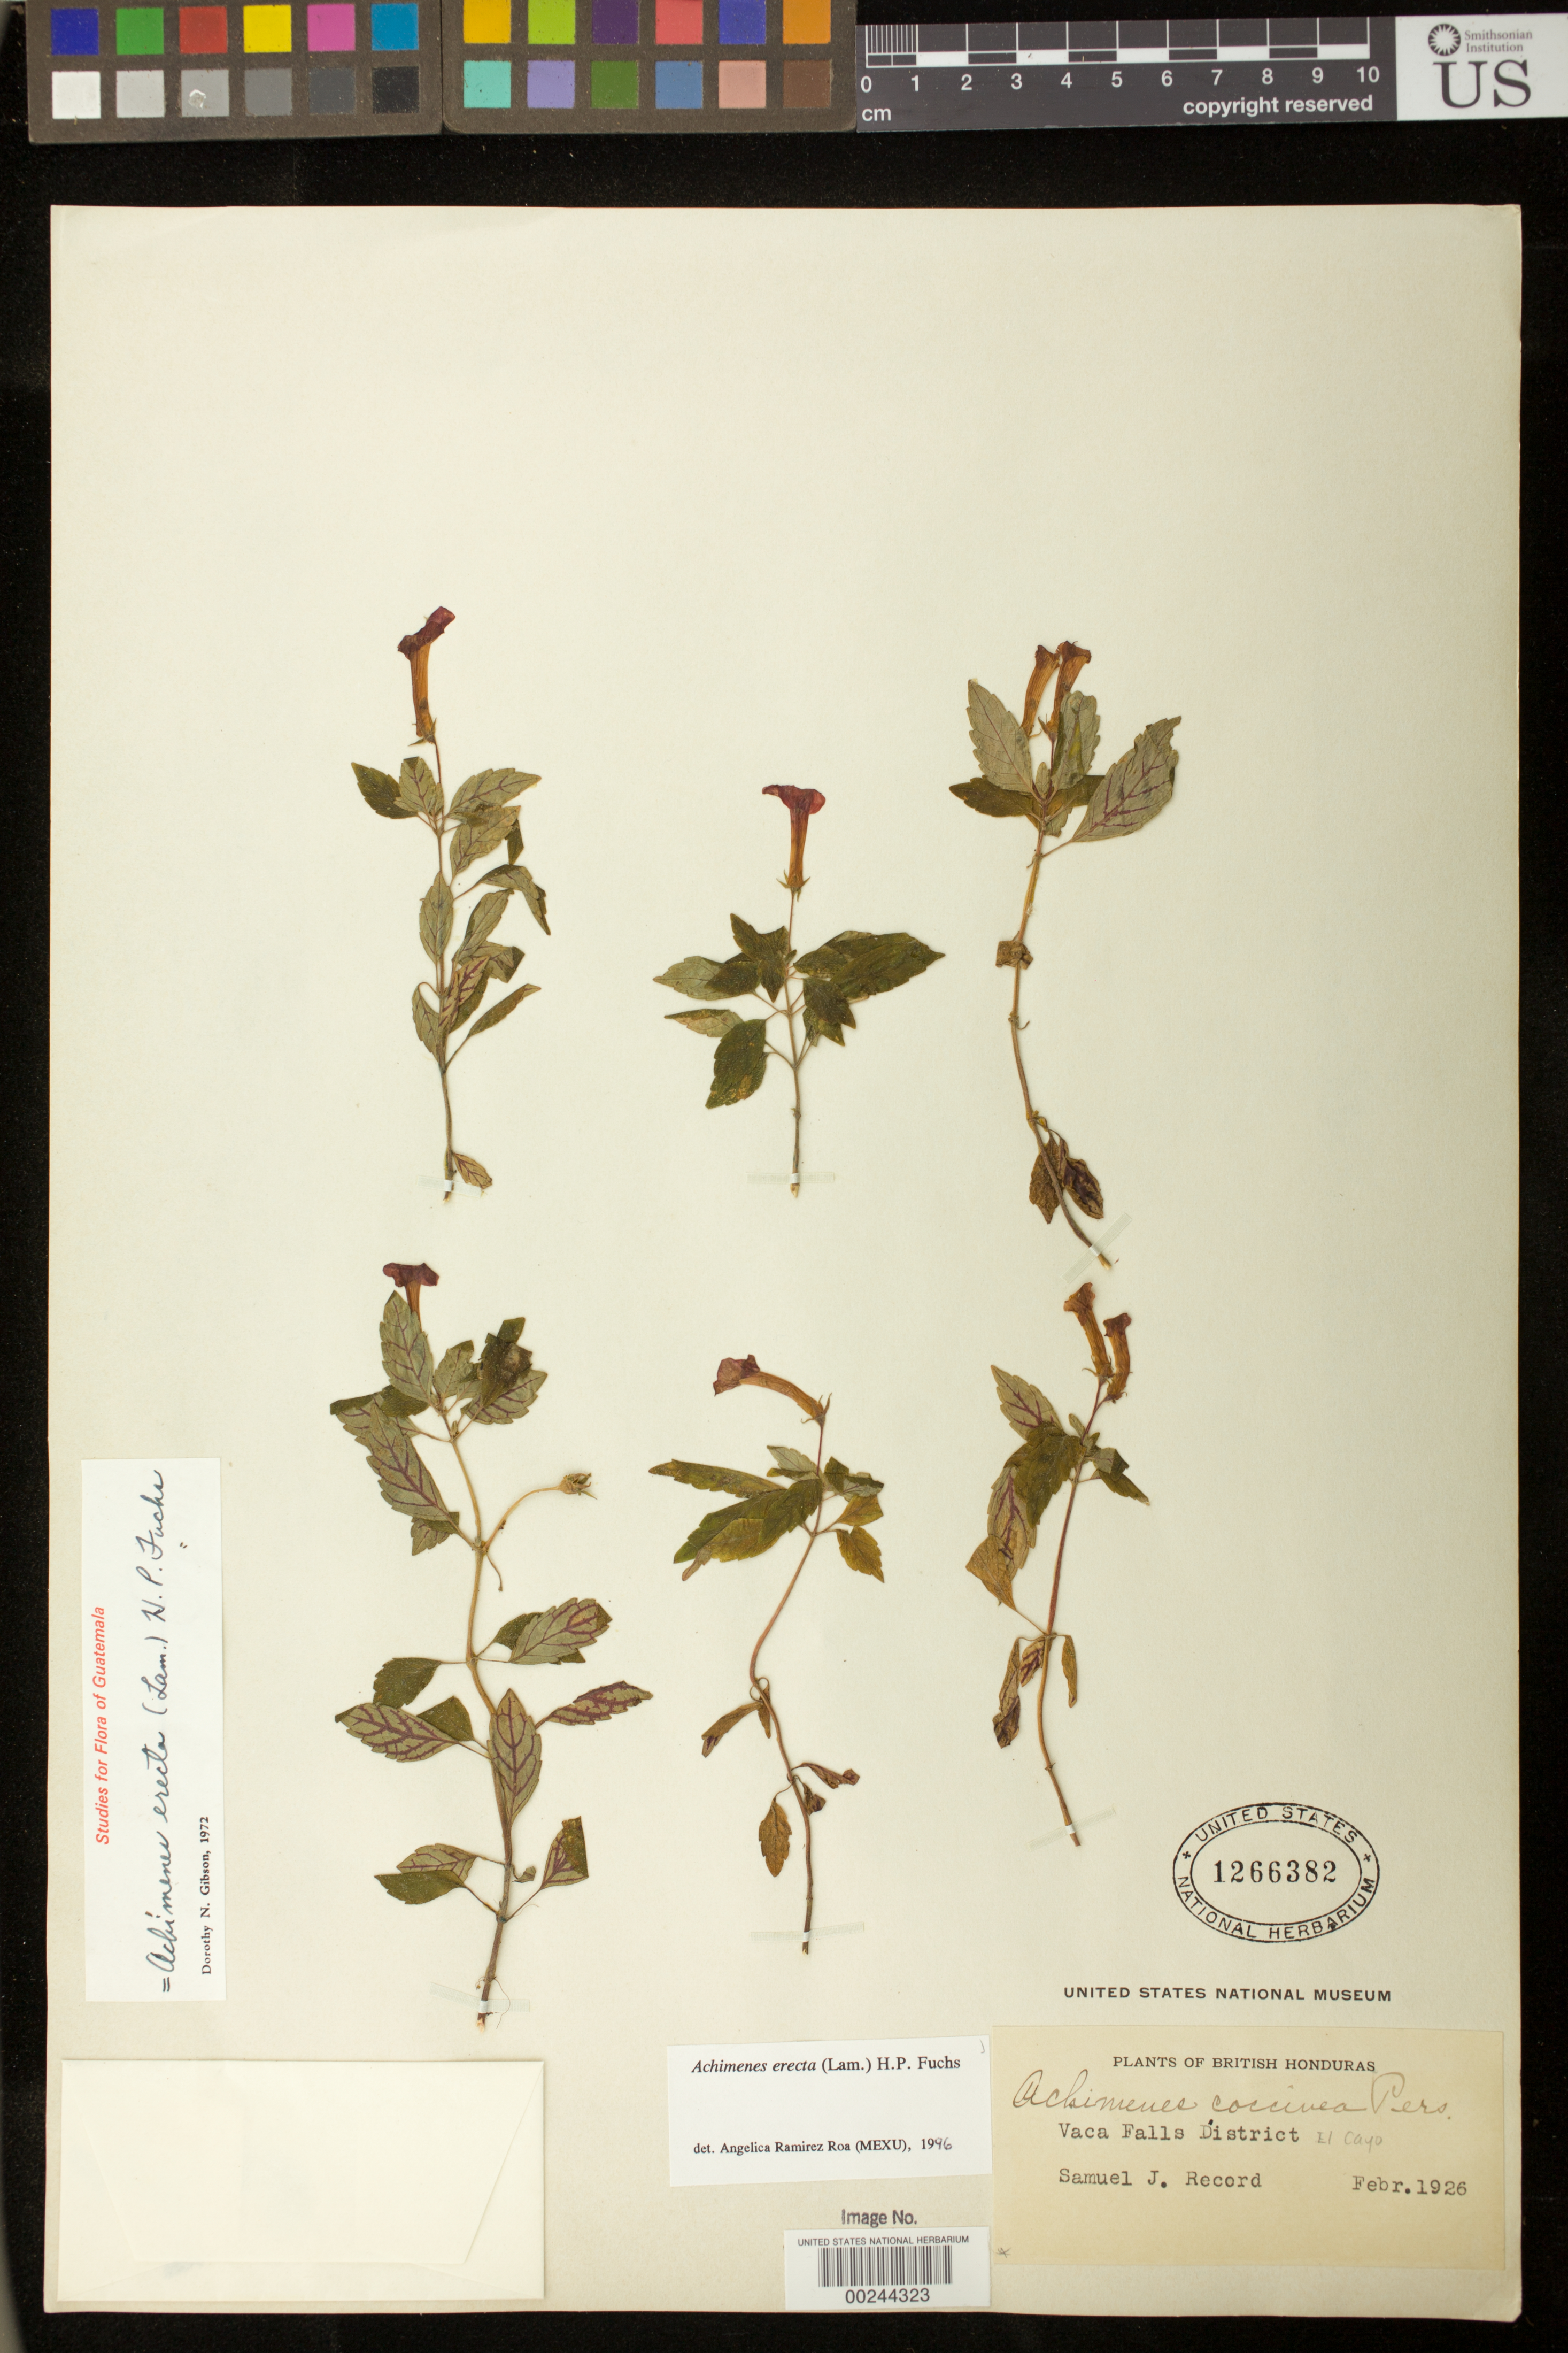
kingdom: Plantae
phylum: Tracheophyta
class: Magnoliopsida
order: Lamiales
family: Gesneriaceae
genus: Achimenes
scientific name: Achimenes erecta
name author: (Lam.) H.P. Fuchs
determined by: Skog, Laurence E.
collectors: S. J. Record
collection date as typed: Feb 1926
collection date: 1926-02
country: Belize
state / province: Cayo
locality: Vaca Falls District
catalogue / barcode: US 1266382